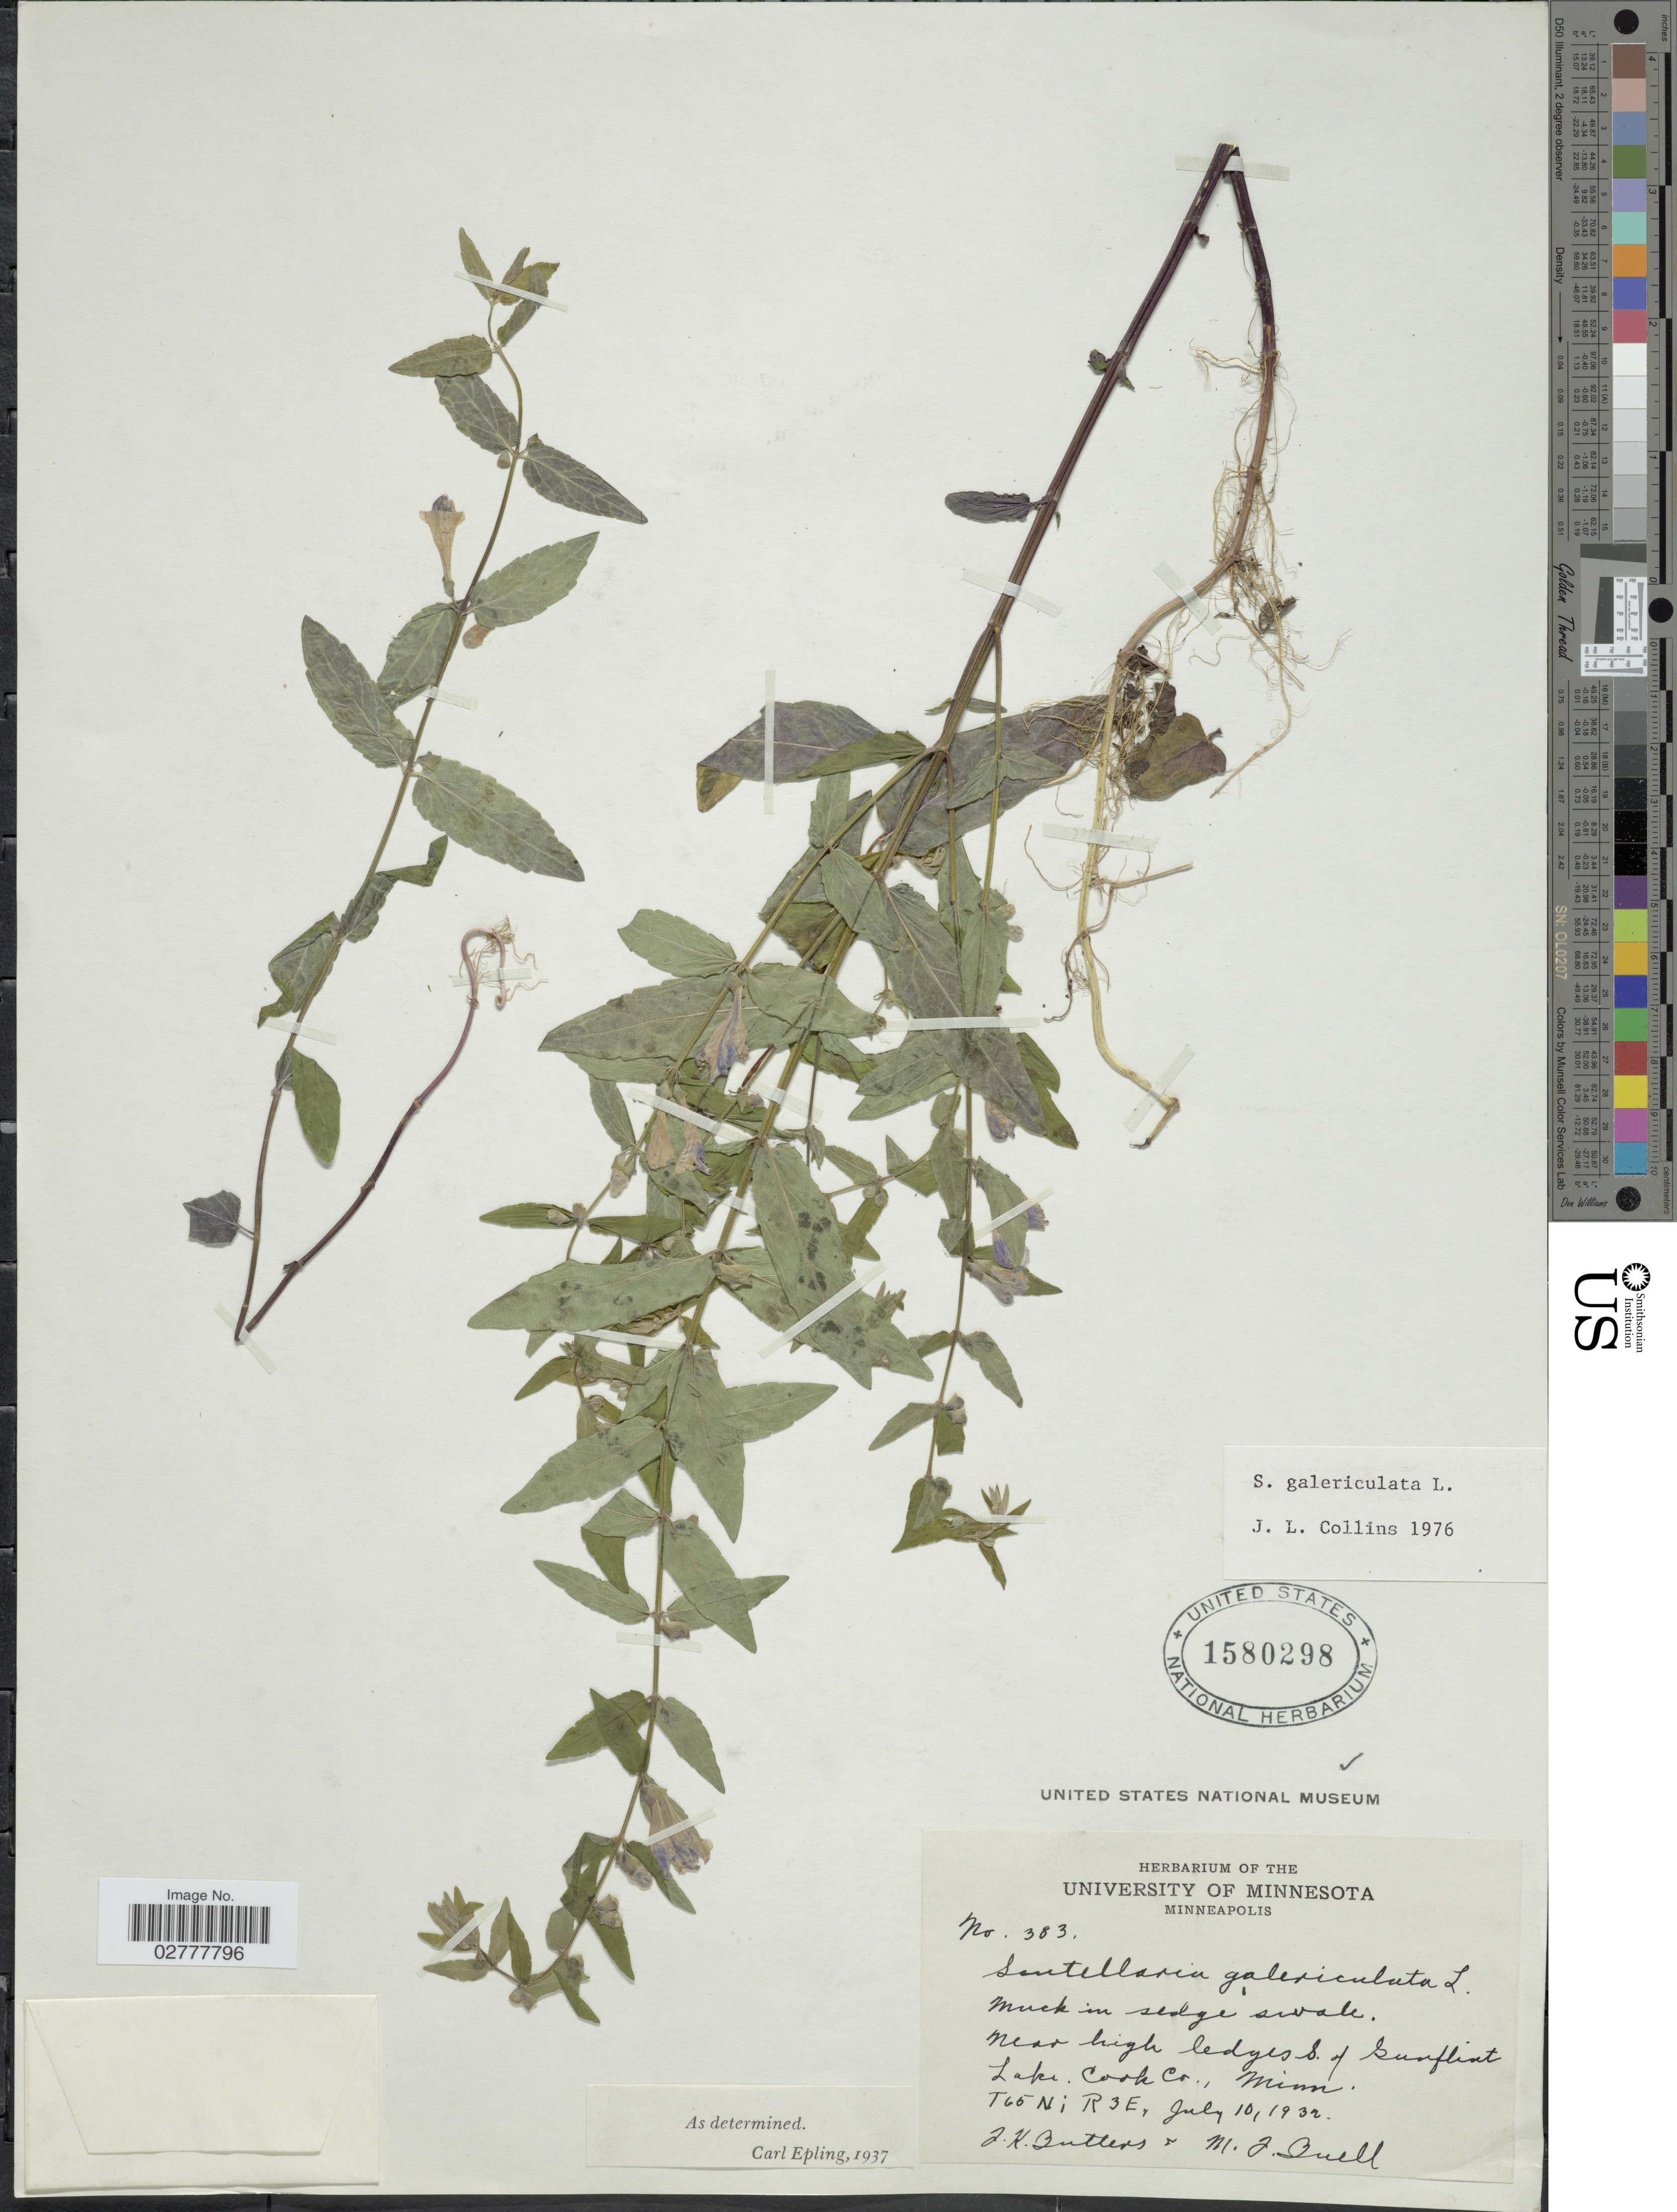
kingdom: Plantae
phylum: Tracheophyta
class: Magnoliopsida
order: Lamiales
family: Lamiaceae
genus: Scutellaria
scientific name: Scutellaria galericulata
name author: L.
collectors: J. Butters & M. Buell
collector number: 383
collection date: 1932-07-10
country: United States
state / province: Minnesota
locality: Near high ledges S. of Sunflint Lake, Cook Co. T65N, R3E.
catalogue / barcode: US 1580298